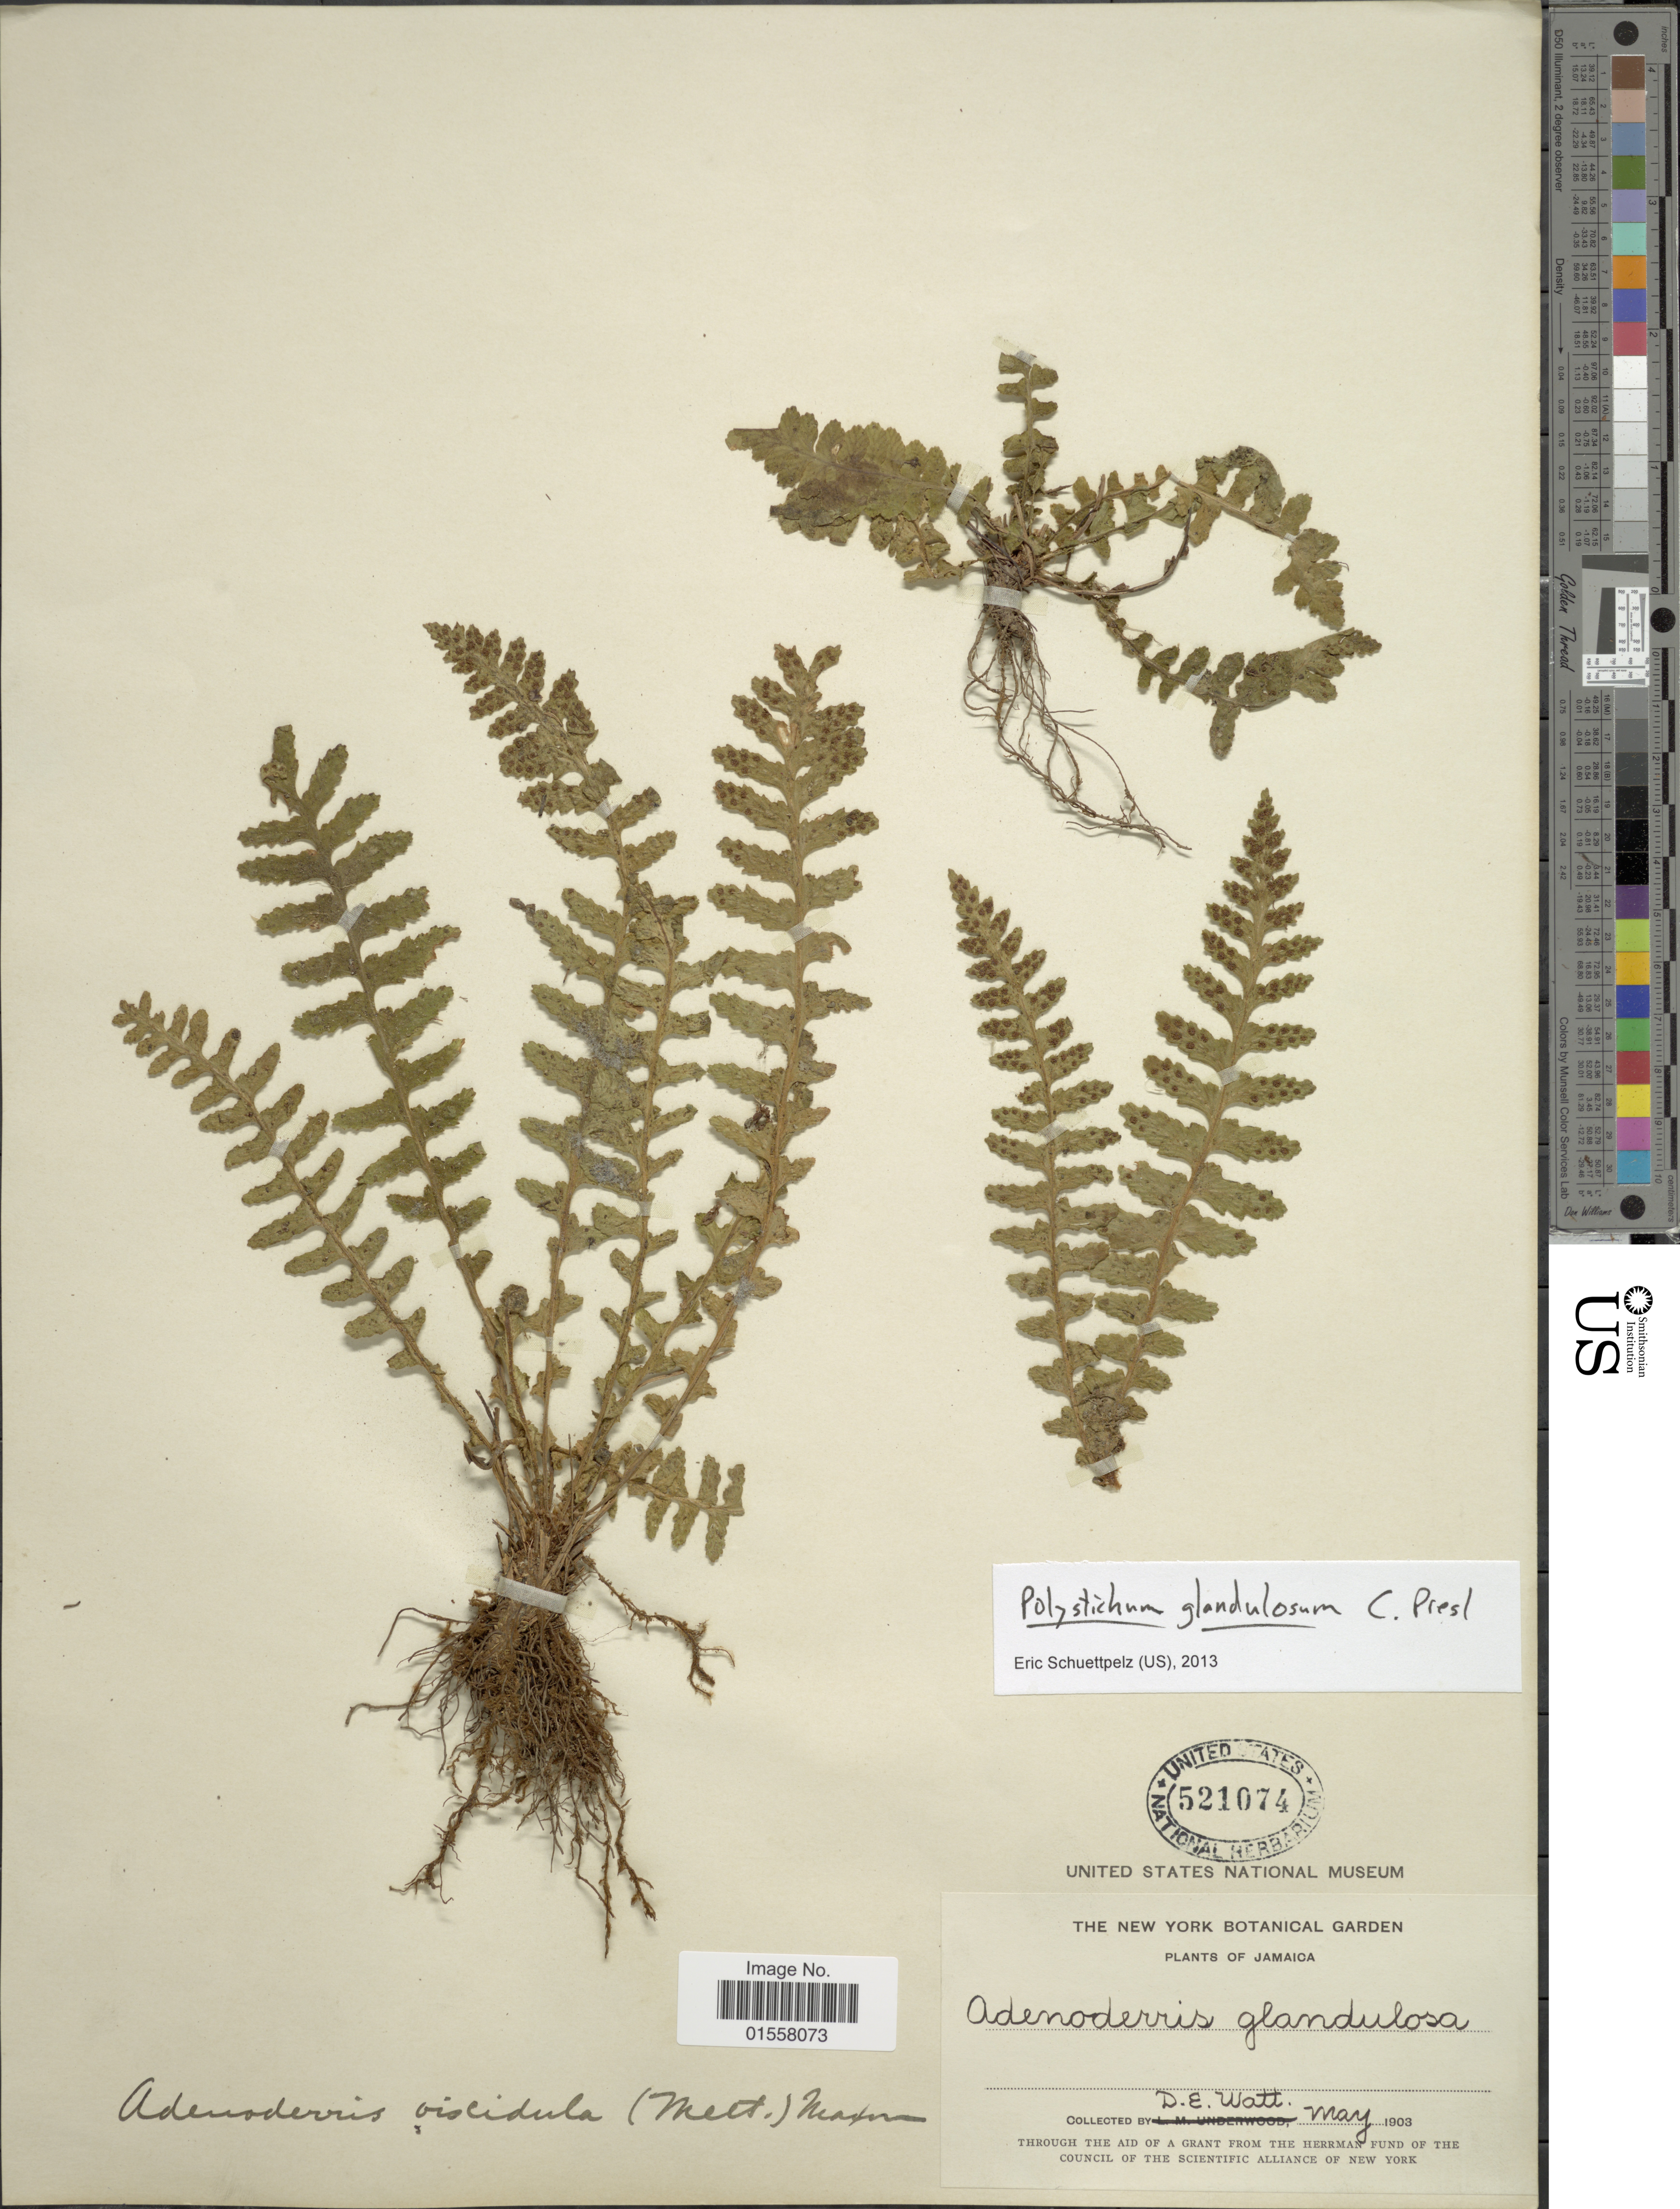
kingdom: Plantae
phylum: Tracheophyta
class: Polypodiopsida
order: Polypodiales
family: Dryopteridaceae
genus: Polystichum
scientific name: Polystichum glandulosum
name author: C. Presl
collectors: D. Watt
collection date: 1903-05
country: Jamaica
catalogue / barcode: US 521074